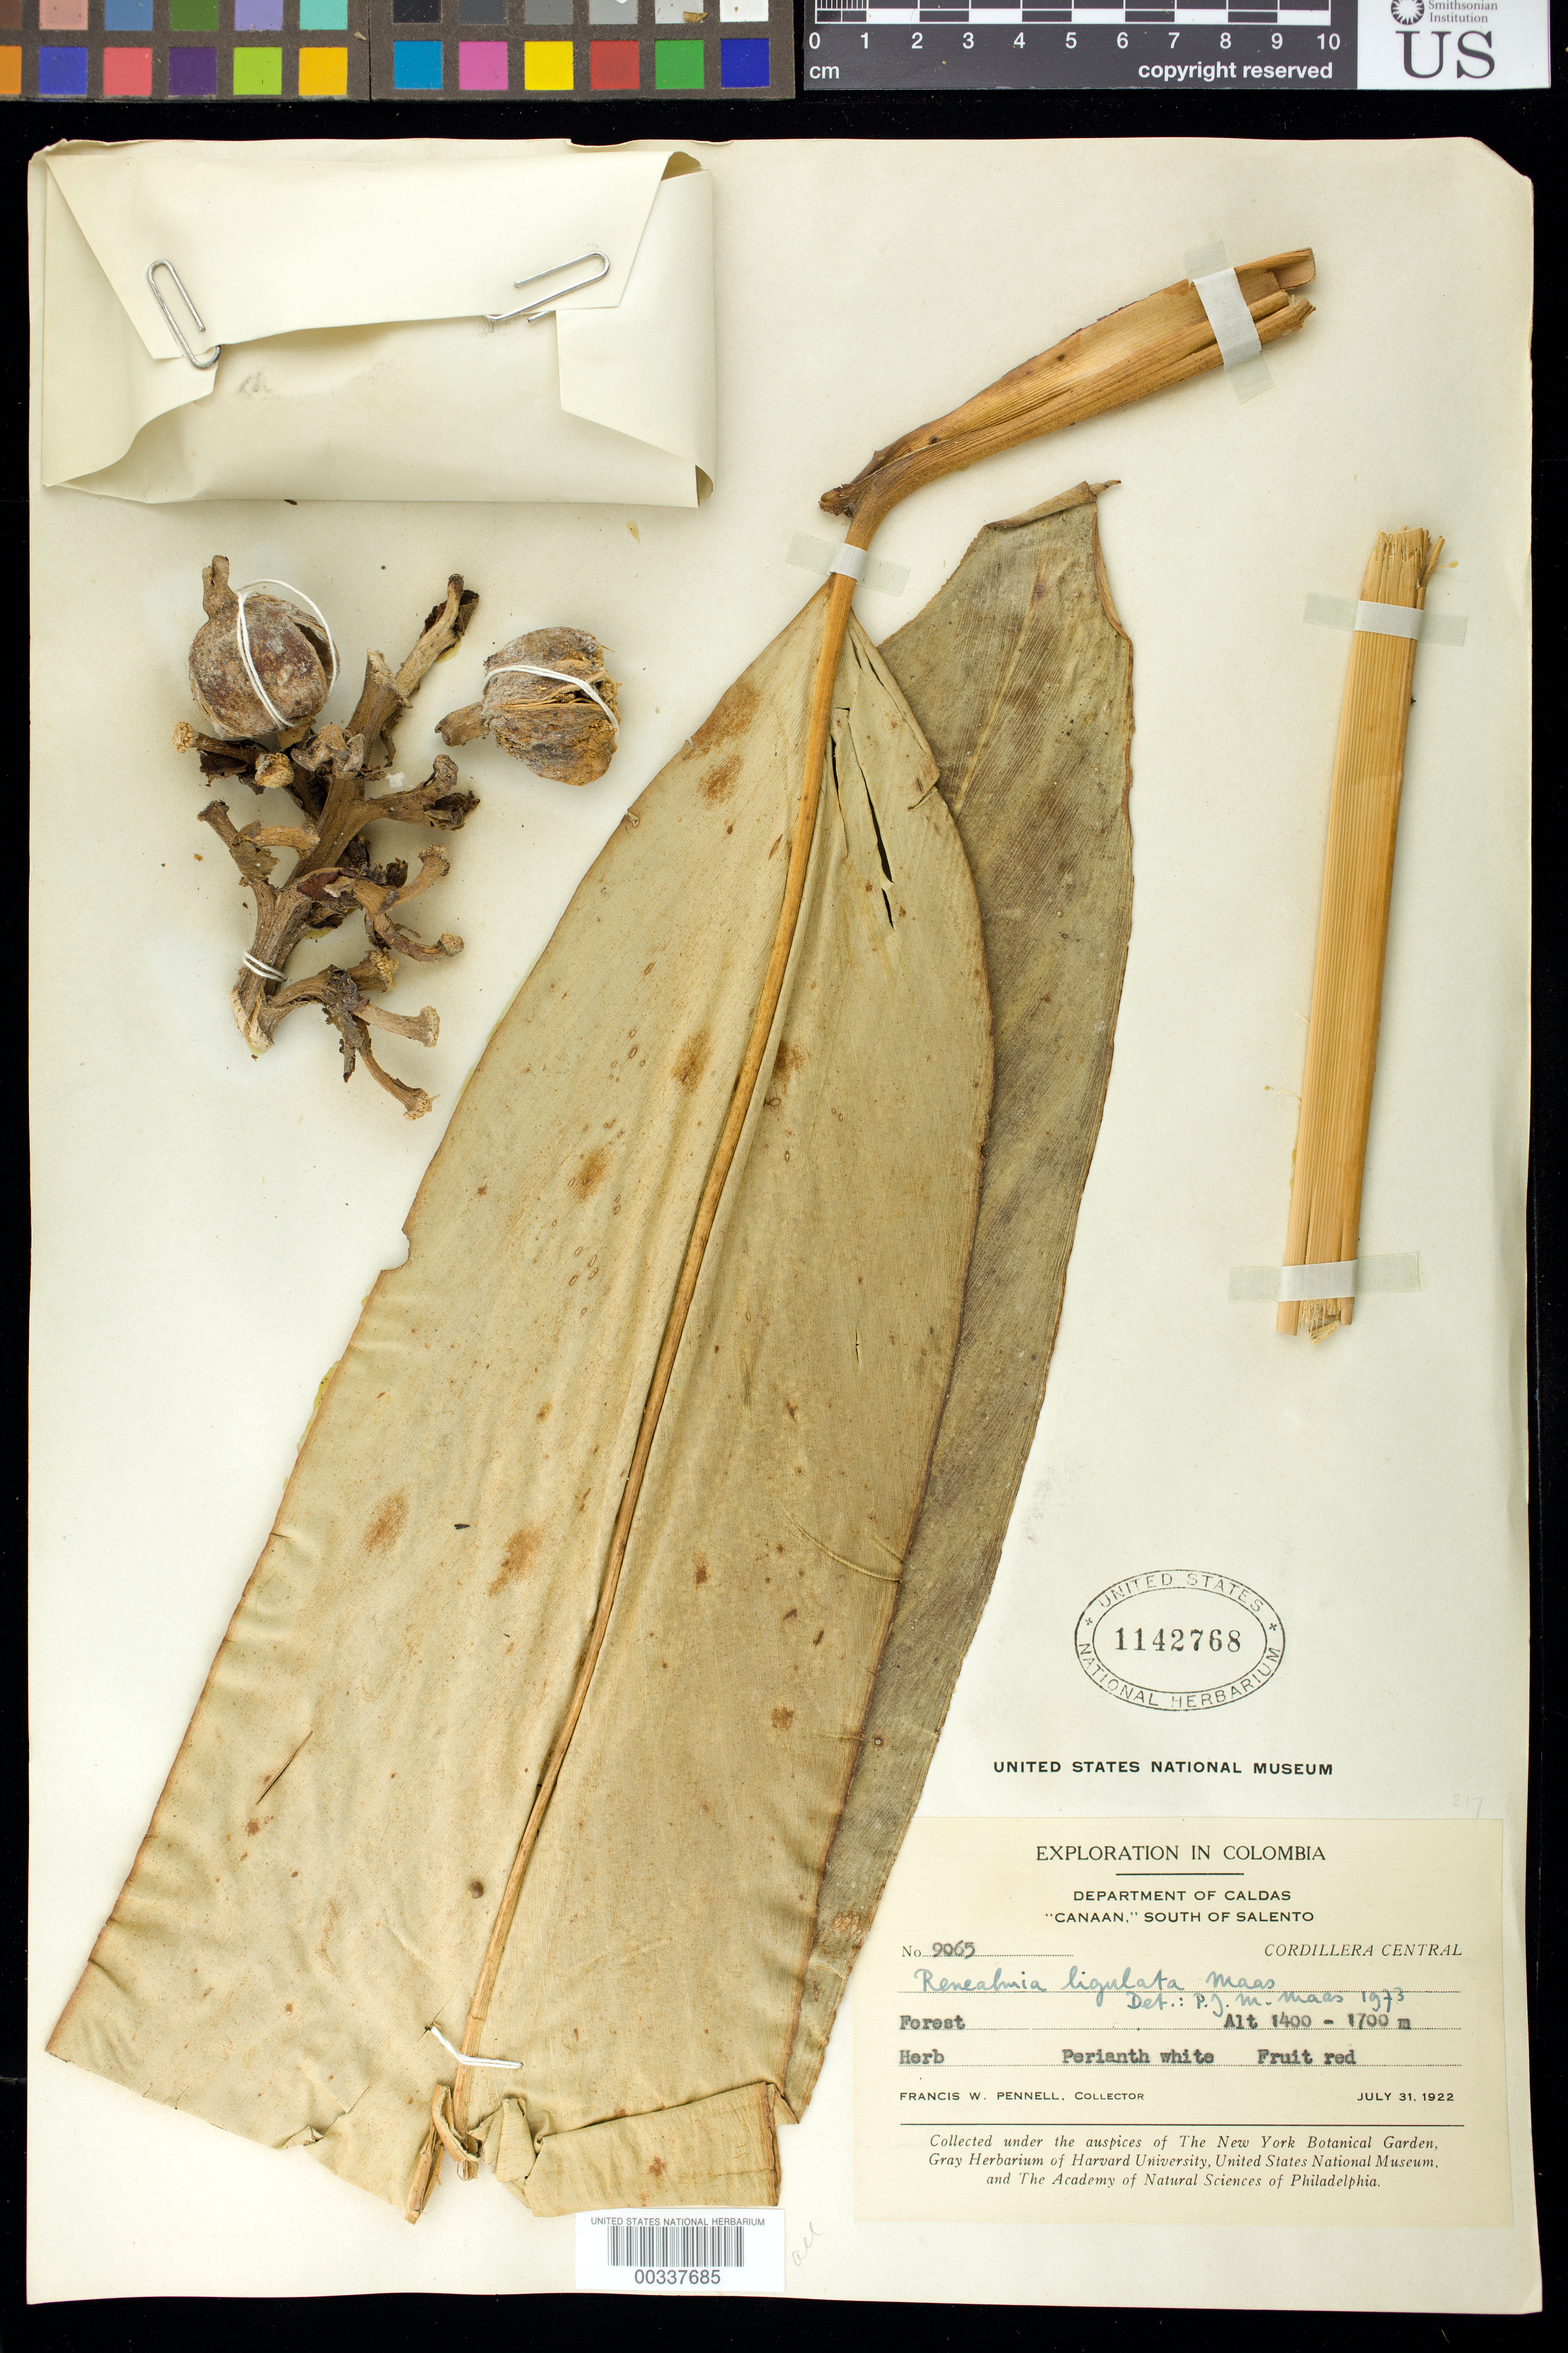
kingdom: Plantae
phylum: Tracheophyta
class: Liliopsida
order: Zingiberales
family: Zingiberaceae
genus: Renealmia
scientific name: Renealmia ligulata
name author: Maas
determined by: Maas, Paul J. M.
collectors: F. W. Pennell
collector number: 9065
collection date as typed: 31 Jul 1922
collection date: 1922-07-31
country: Colombia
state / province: Caldas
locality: "Canaan," S of Salento, Cordillera Central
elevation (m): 1400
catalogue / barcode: US 1142768